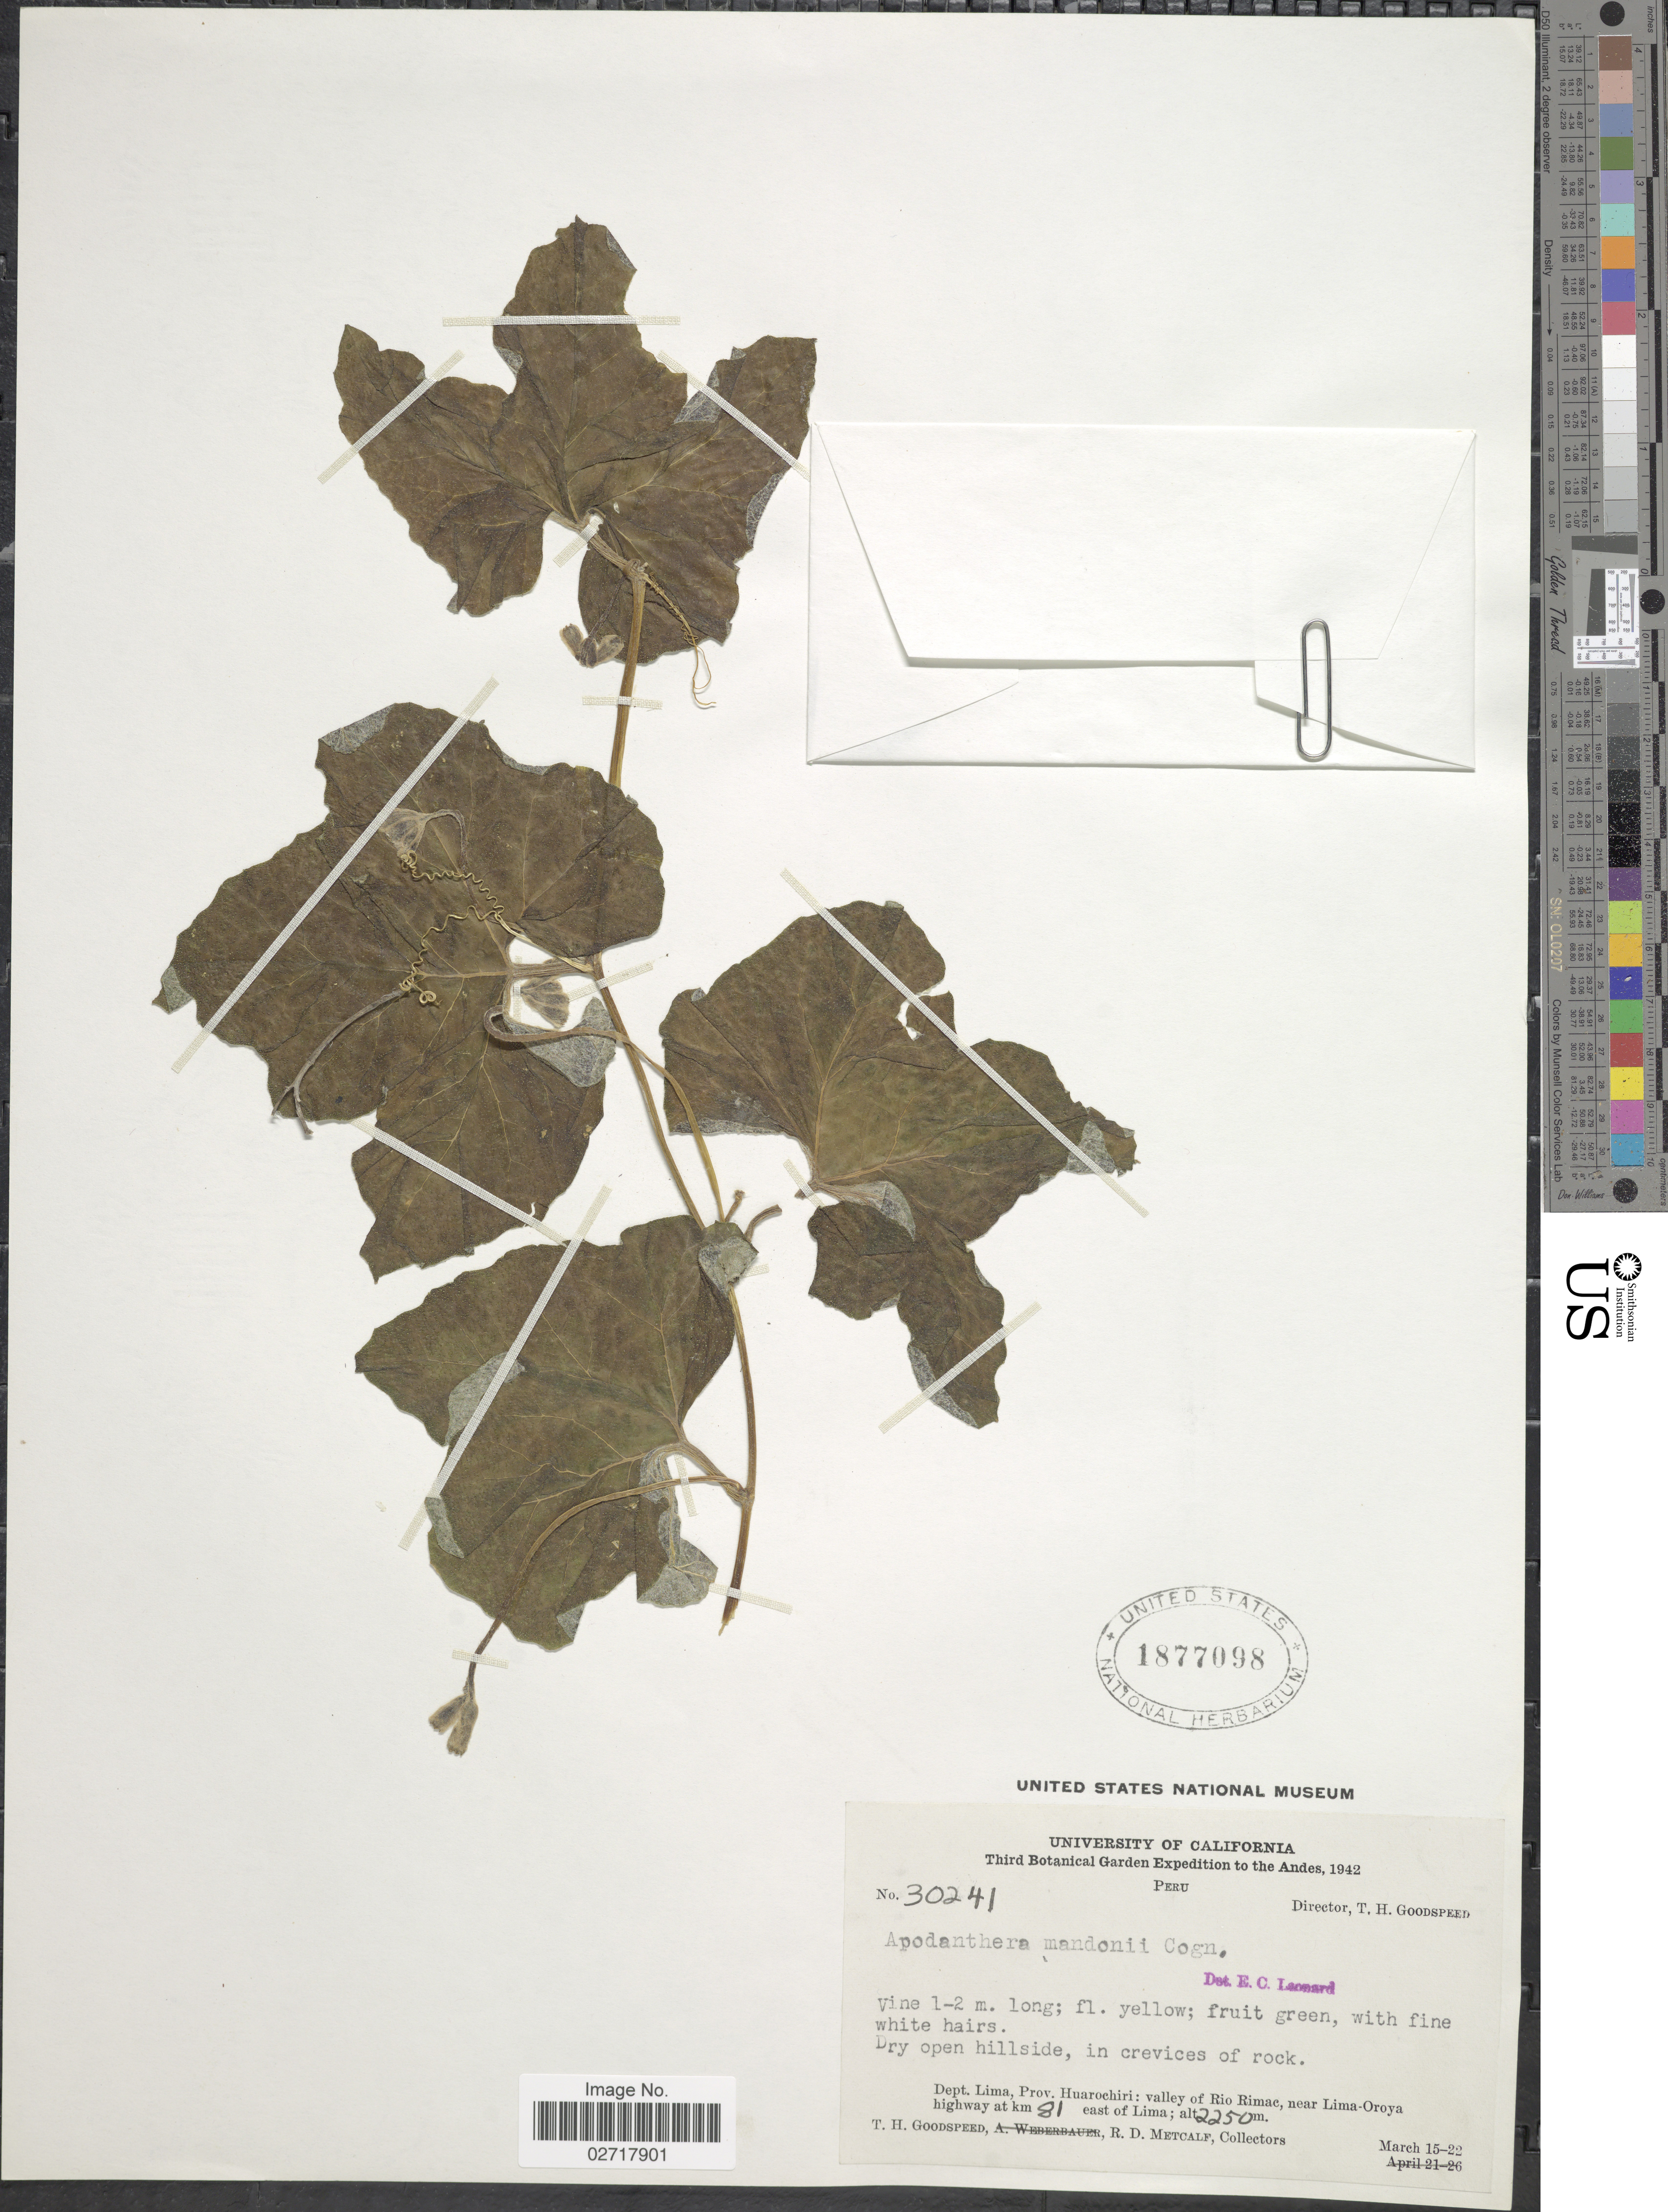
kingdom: Plantae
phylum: Tracheophyta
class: Magnoliopsida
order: Cucurbitales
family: Cucurbitaceae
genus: Apodanthera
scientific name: Apodanthera mandonii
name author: Cogn.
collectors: T. Goodspeed & R. D. Metcalf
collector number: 30241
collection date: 1942-03-15/1942-03-22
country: Peru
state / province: Lima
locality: Andes. Prov. Huarochiri: valley of Rio Rimac, near Lima-Oroya highway at km 81 east of Lima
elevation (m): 2250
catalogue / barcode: US 1877098